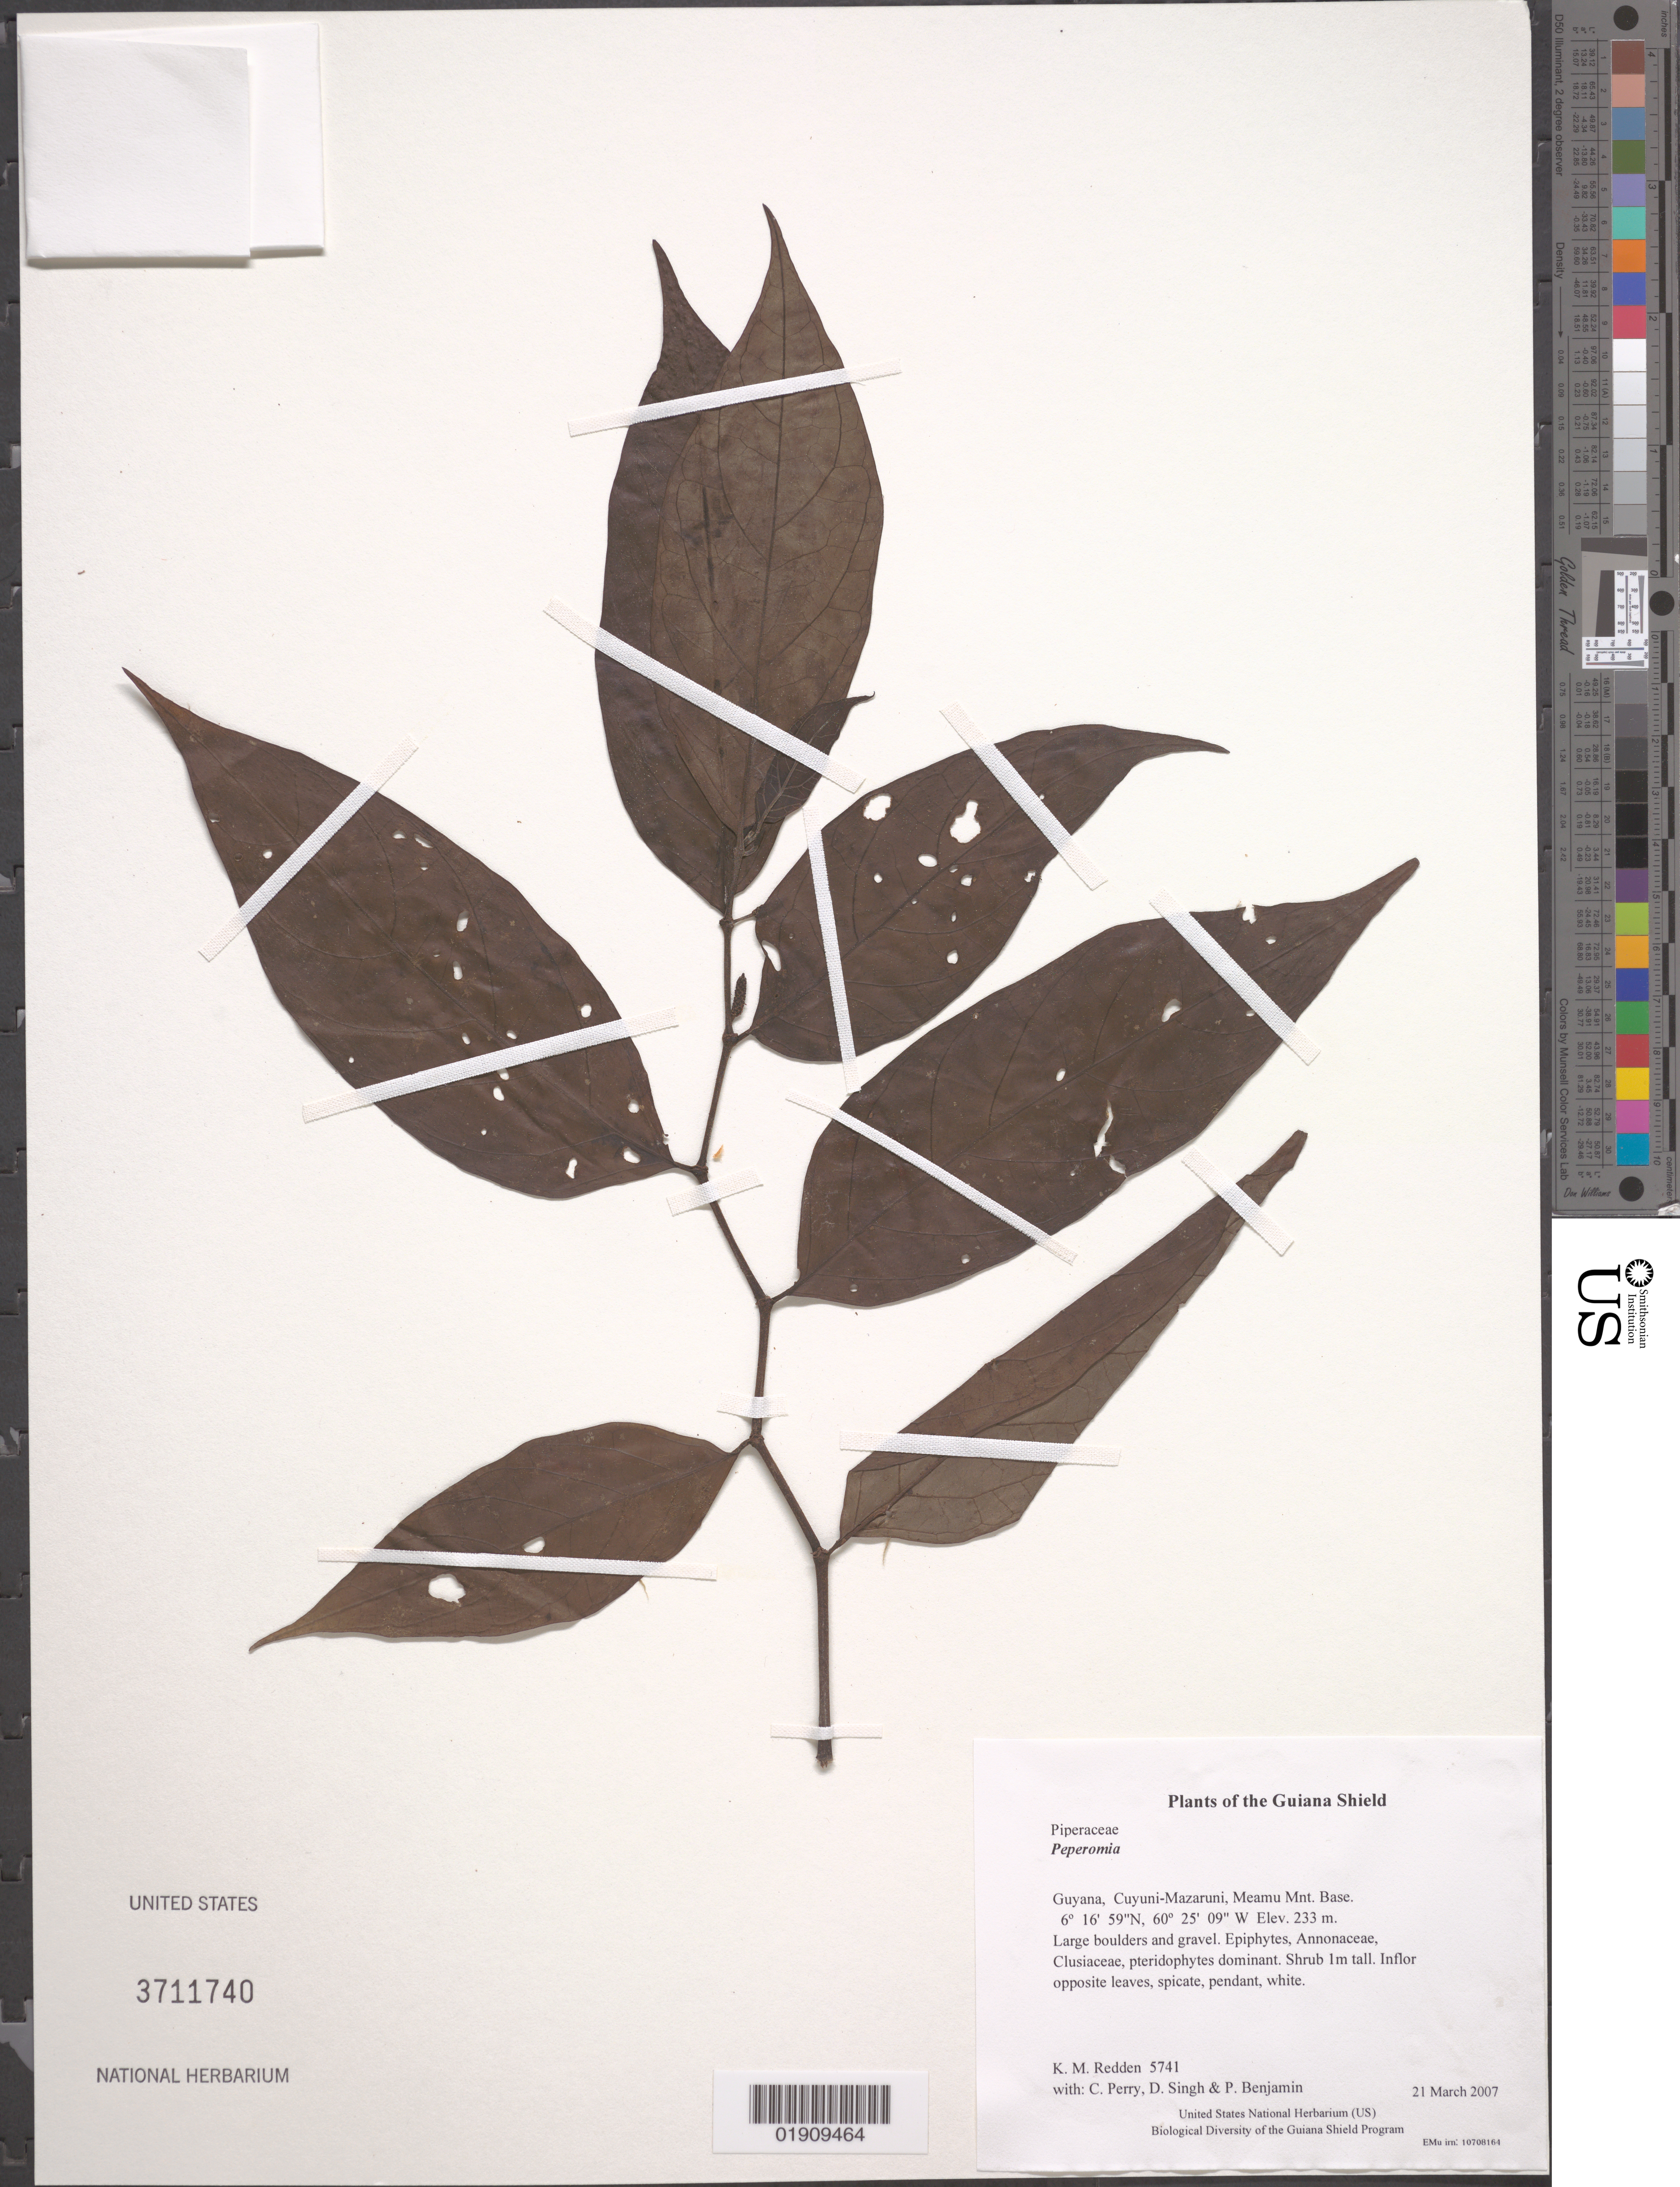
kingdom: Plantae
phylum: Tracheophyta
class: Magnoliopsida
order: Piperales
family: Piperaceae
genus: Piper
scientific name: Piper sp.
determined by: Jiménez, José Estaban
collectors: K. M. Redden, C. Perry, D. Singh & P. Benjamin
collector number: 5741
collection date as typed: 21 March 2007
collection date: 2007-03-21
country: Guyana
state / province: Cuyuni-Mazaruni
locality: Meamu Mnt. Base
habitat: Large boulders and gravel. Epiphytes, Annonaceae, Clusiaceae, pteridophytes dominant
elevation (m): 233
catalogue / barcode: US 3711740